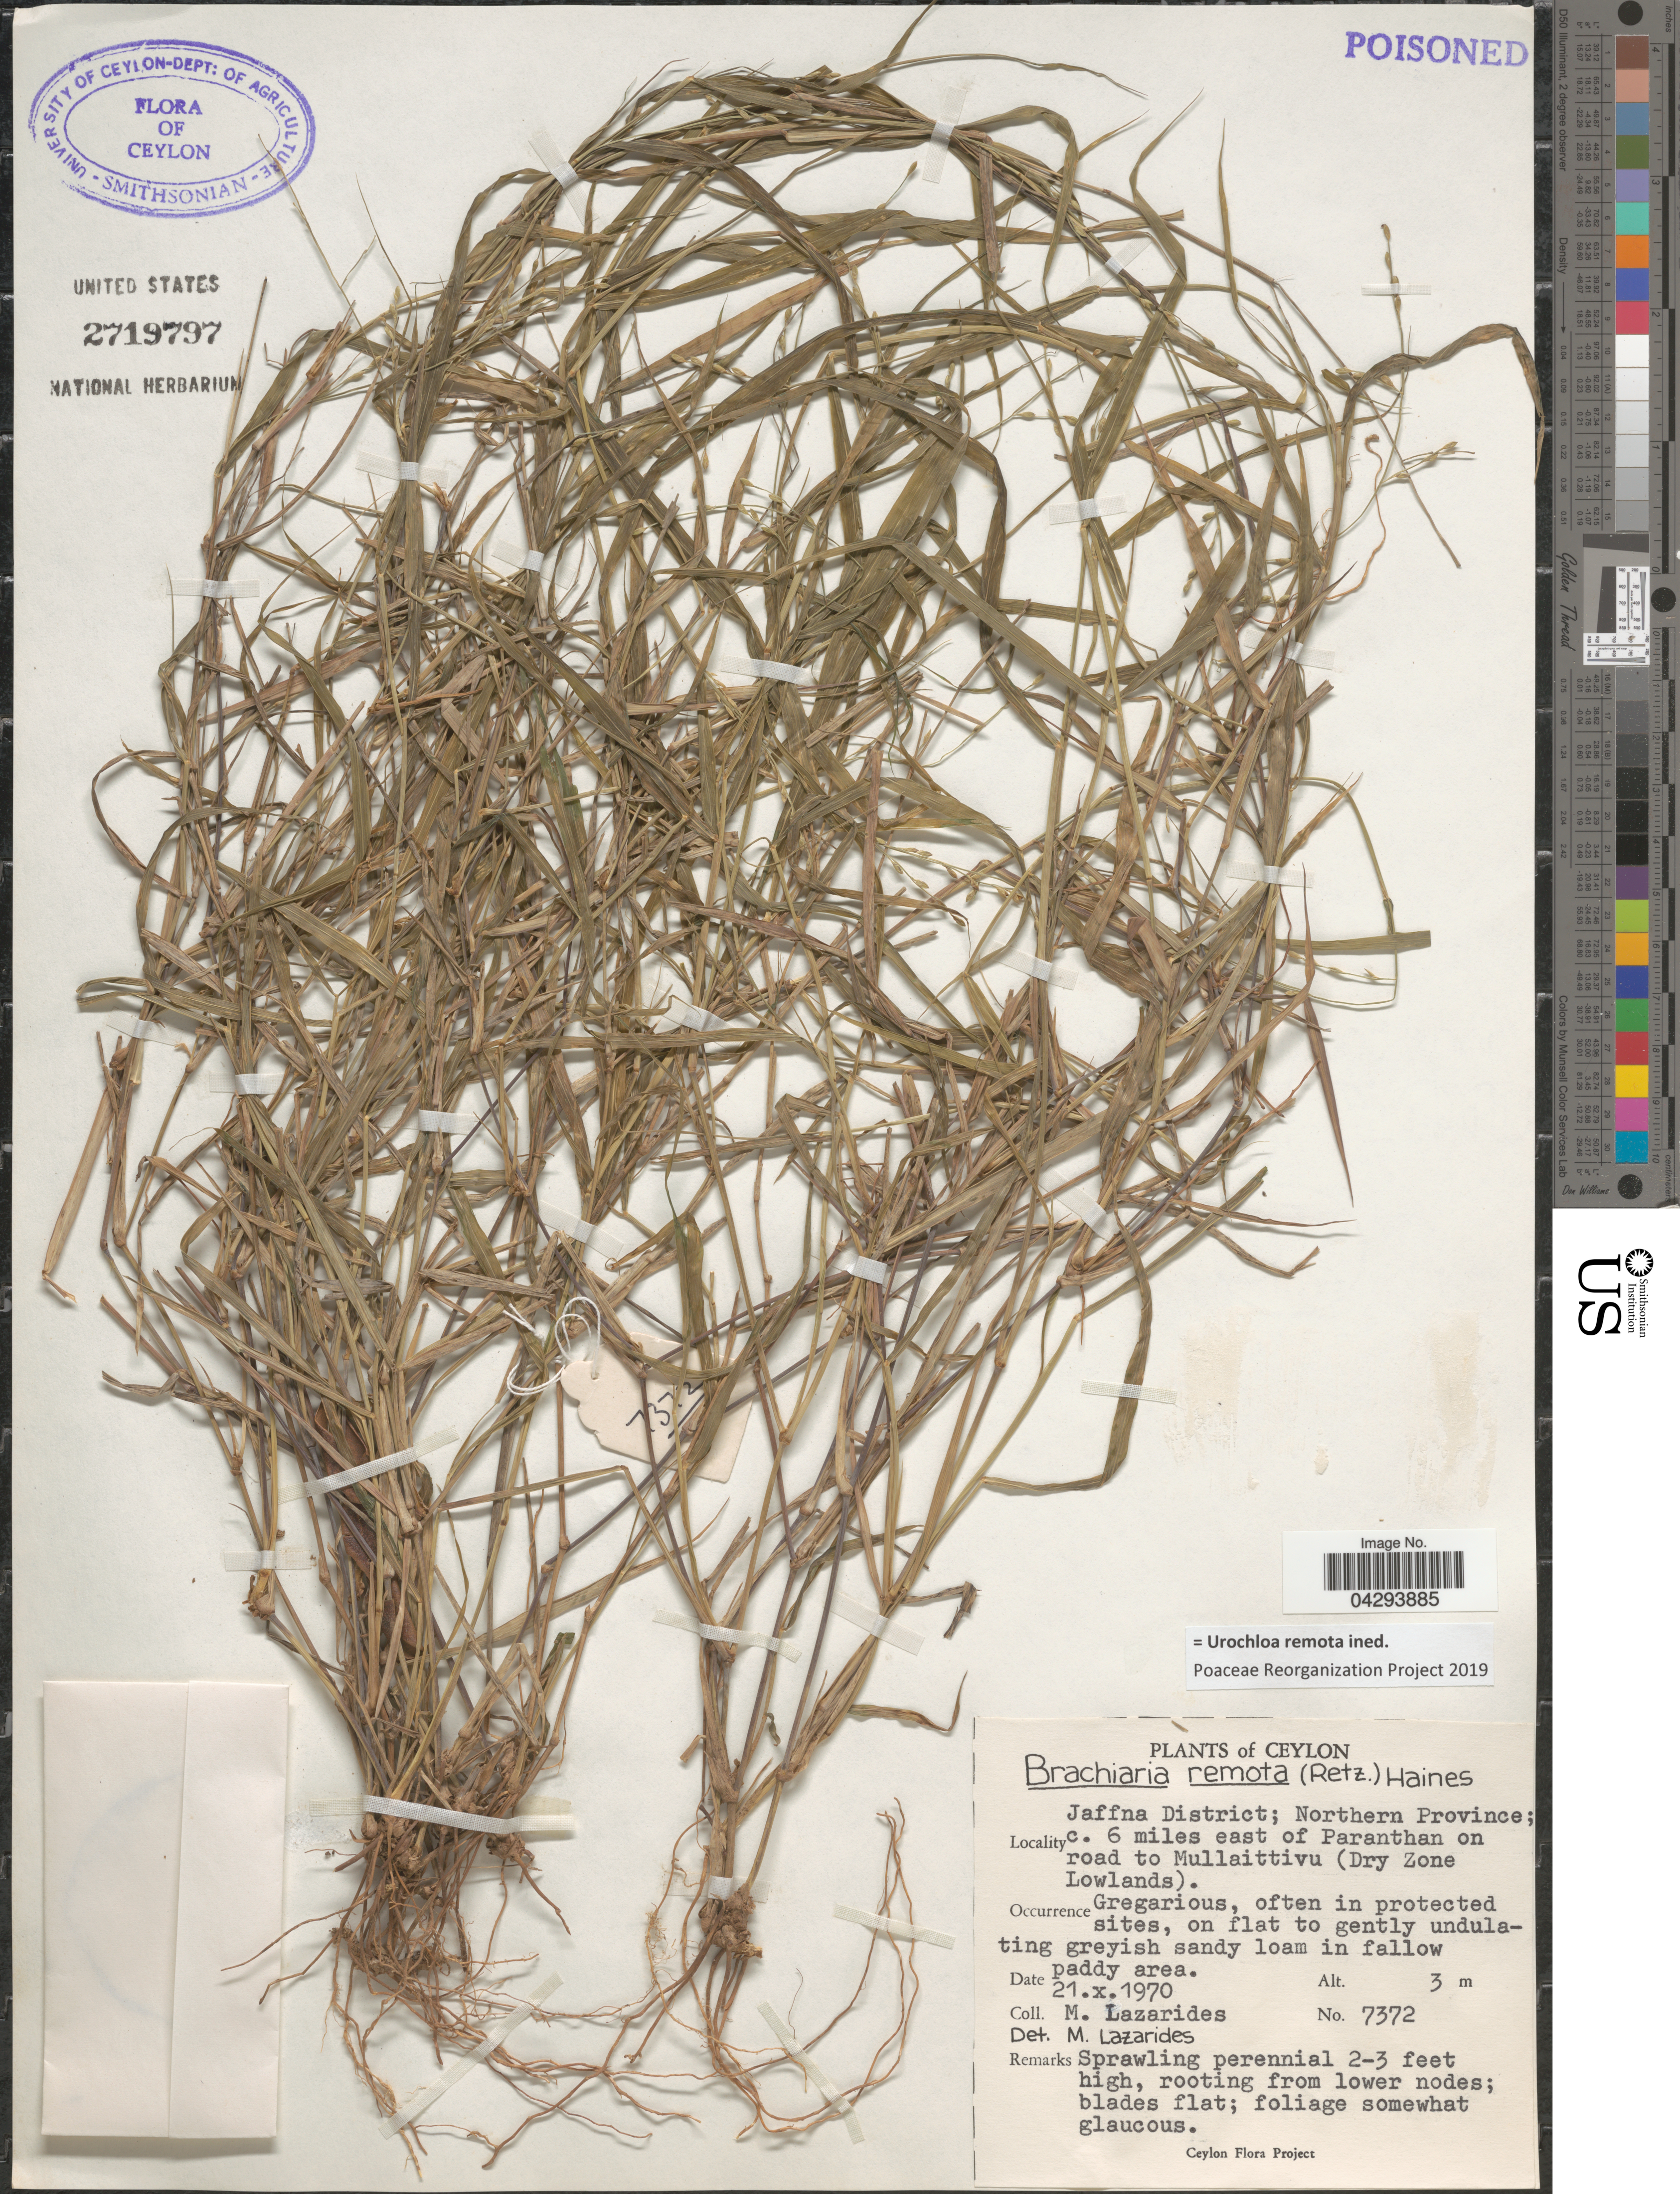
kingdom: Plantae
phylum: Tracheophyta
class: Liliopsida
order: Poales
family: Poaceae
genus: Urochloa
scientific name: Urochloa remota ined.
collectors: M. Lazarides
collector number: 7372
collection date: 1970-10-21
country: Sri Lanka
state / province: Northern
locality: Ceylon. Jaffna District; c. 6 miles east of Paranthan on road to Mullaittivu (Dry Zone Lowlands).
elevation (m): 3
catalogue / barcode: US 2719797